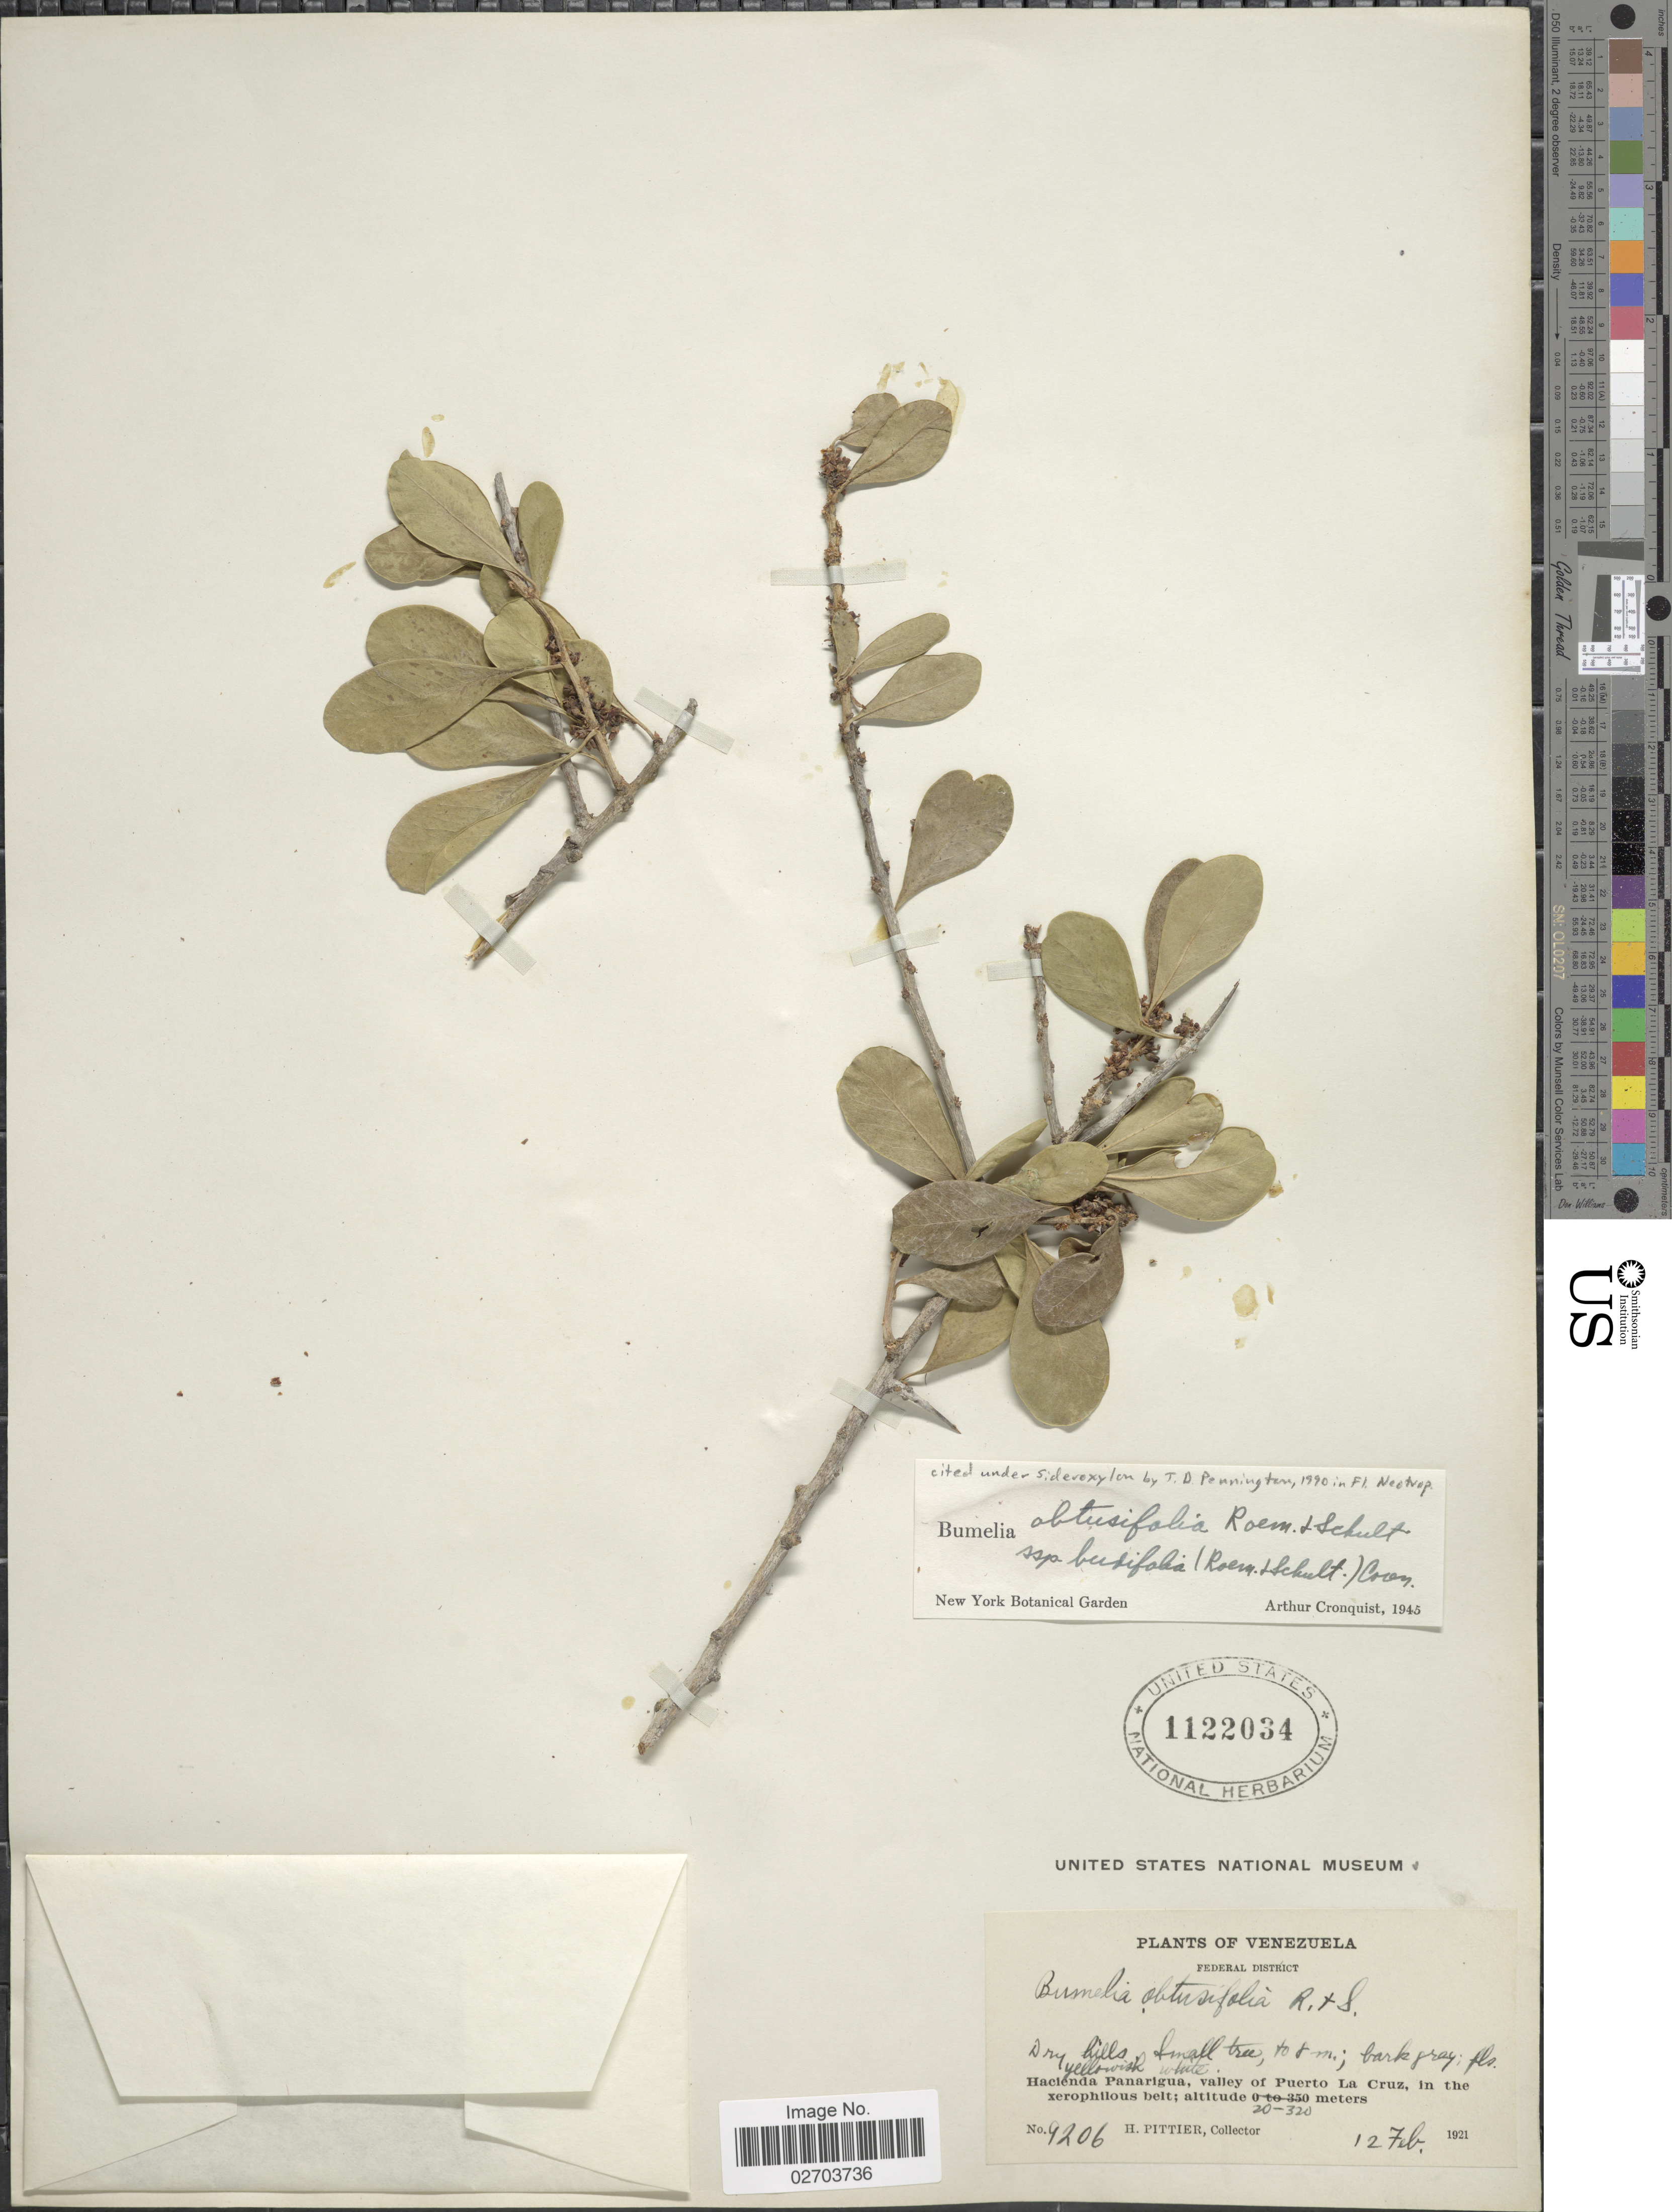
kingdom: Plantae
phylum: Tracheophyta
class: Magnoliopsida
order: Ericales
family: Sapotaceae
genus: Sideroxylon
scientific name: Sideroxylon obtusifolium subsp. buxifolium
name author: (Roem. & Schult.) T.D. Penn.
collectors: H. F. Pittier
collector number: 9206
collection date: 1921-02-12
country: Venezuela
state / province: Distrito Federal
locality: Federal District, dry hills, Hacienda Panarigua, valley of Puerto La Cruz, in the xerophilous belt.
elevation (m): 20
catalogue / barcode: US 1122034